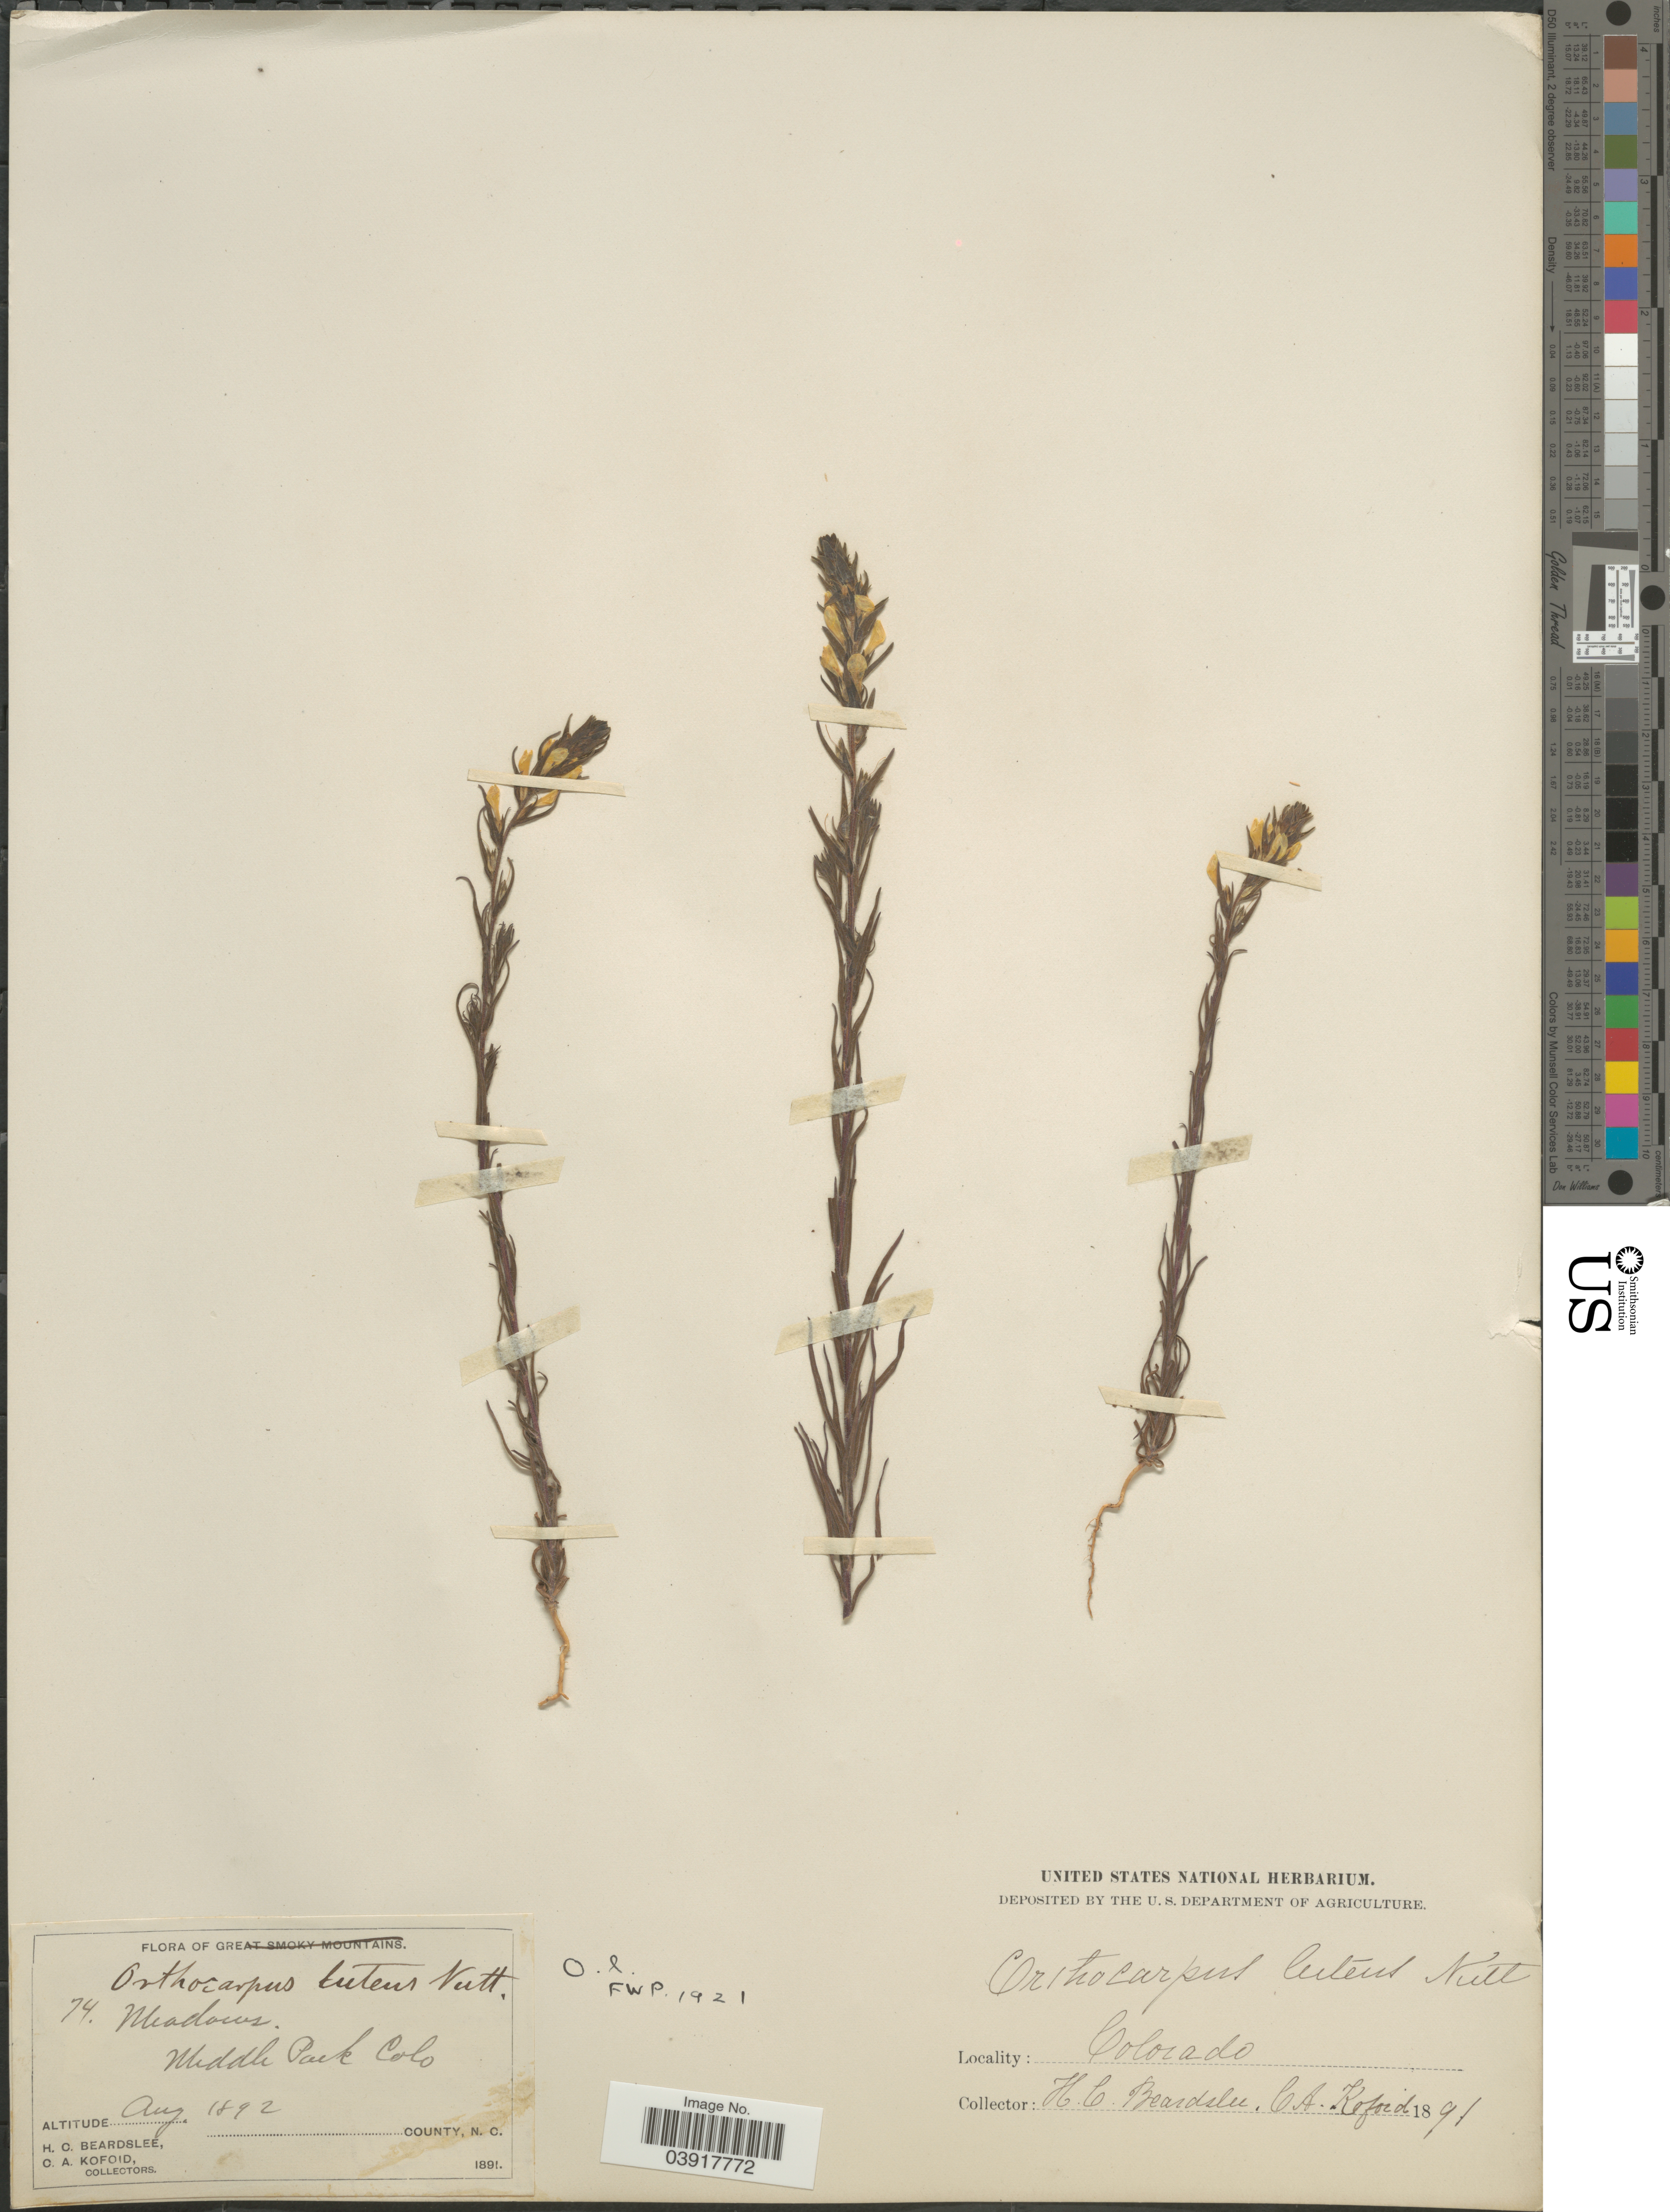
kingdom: Plantae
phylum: Tracheophyta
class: Magnoliopsida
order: Lamiales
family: Orobanchaceae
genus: Orthocarpus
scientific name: Orthocarpus luteus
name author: Nutt.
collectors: H. Beardslee & C. Kofoid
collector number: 74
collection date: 1892-08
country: United States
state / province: Colorado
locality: Meadows. Middle Park.